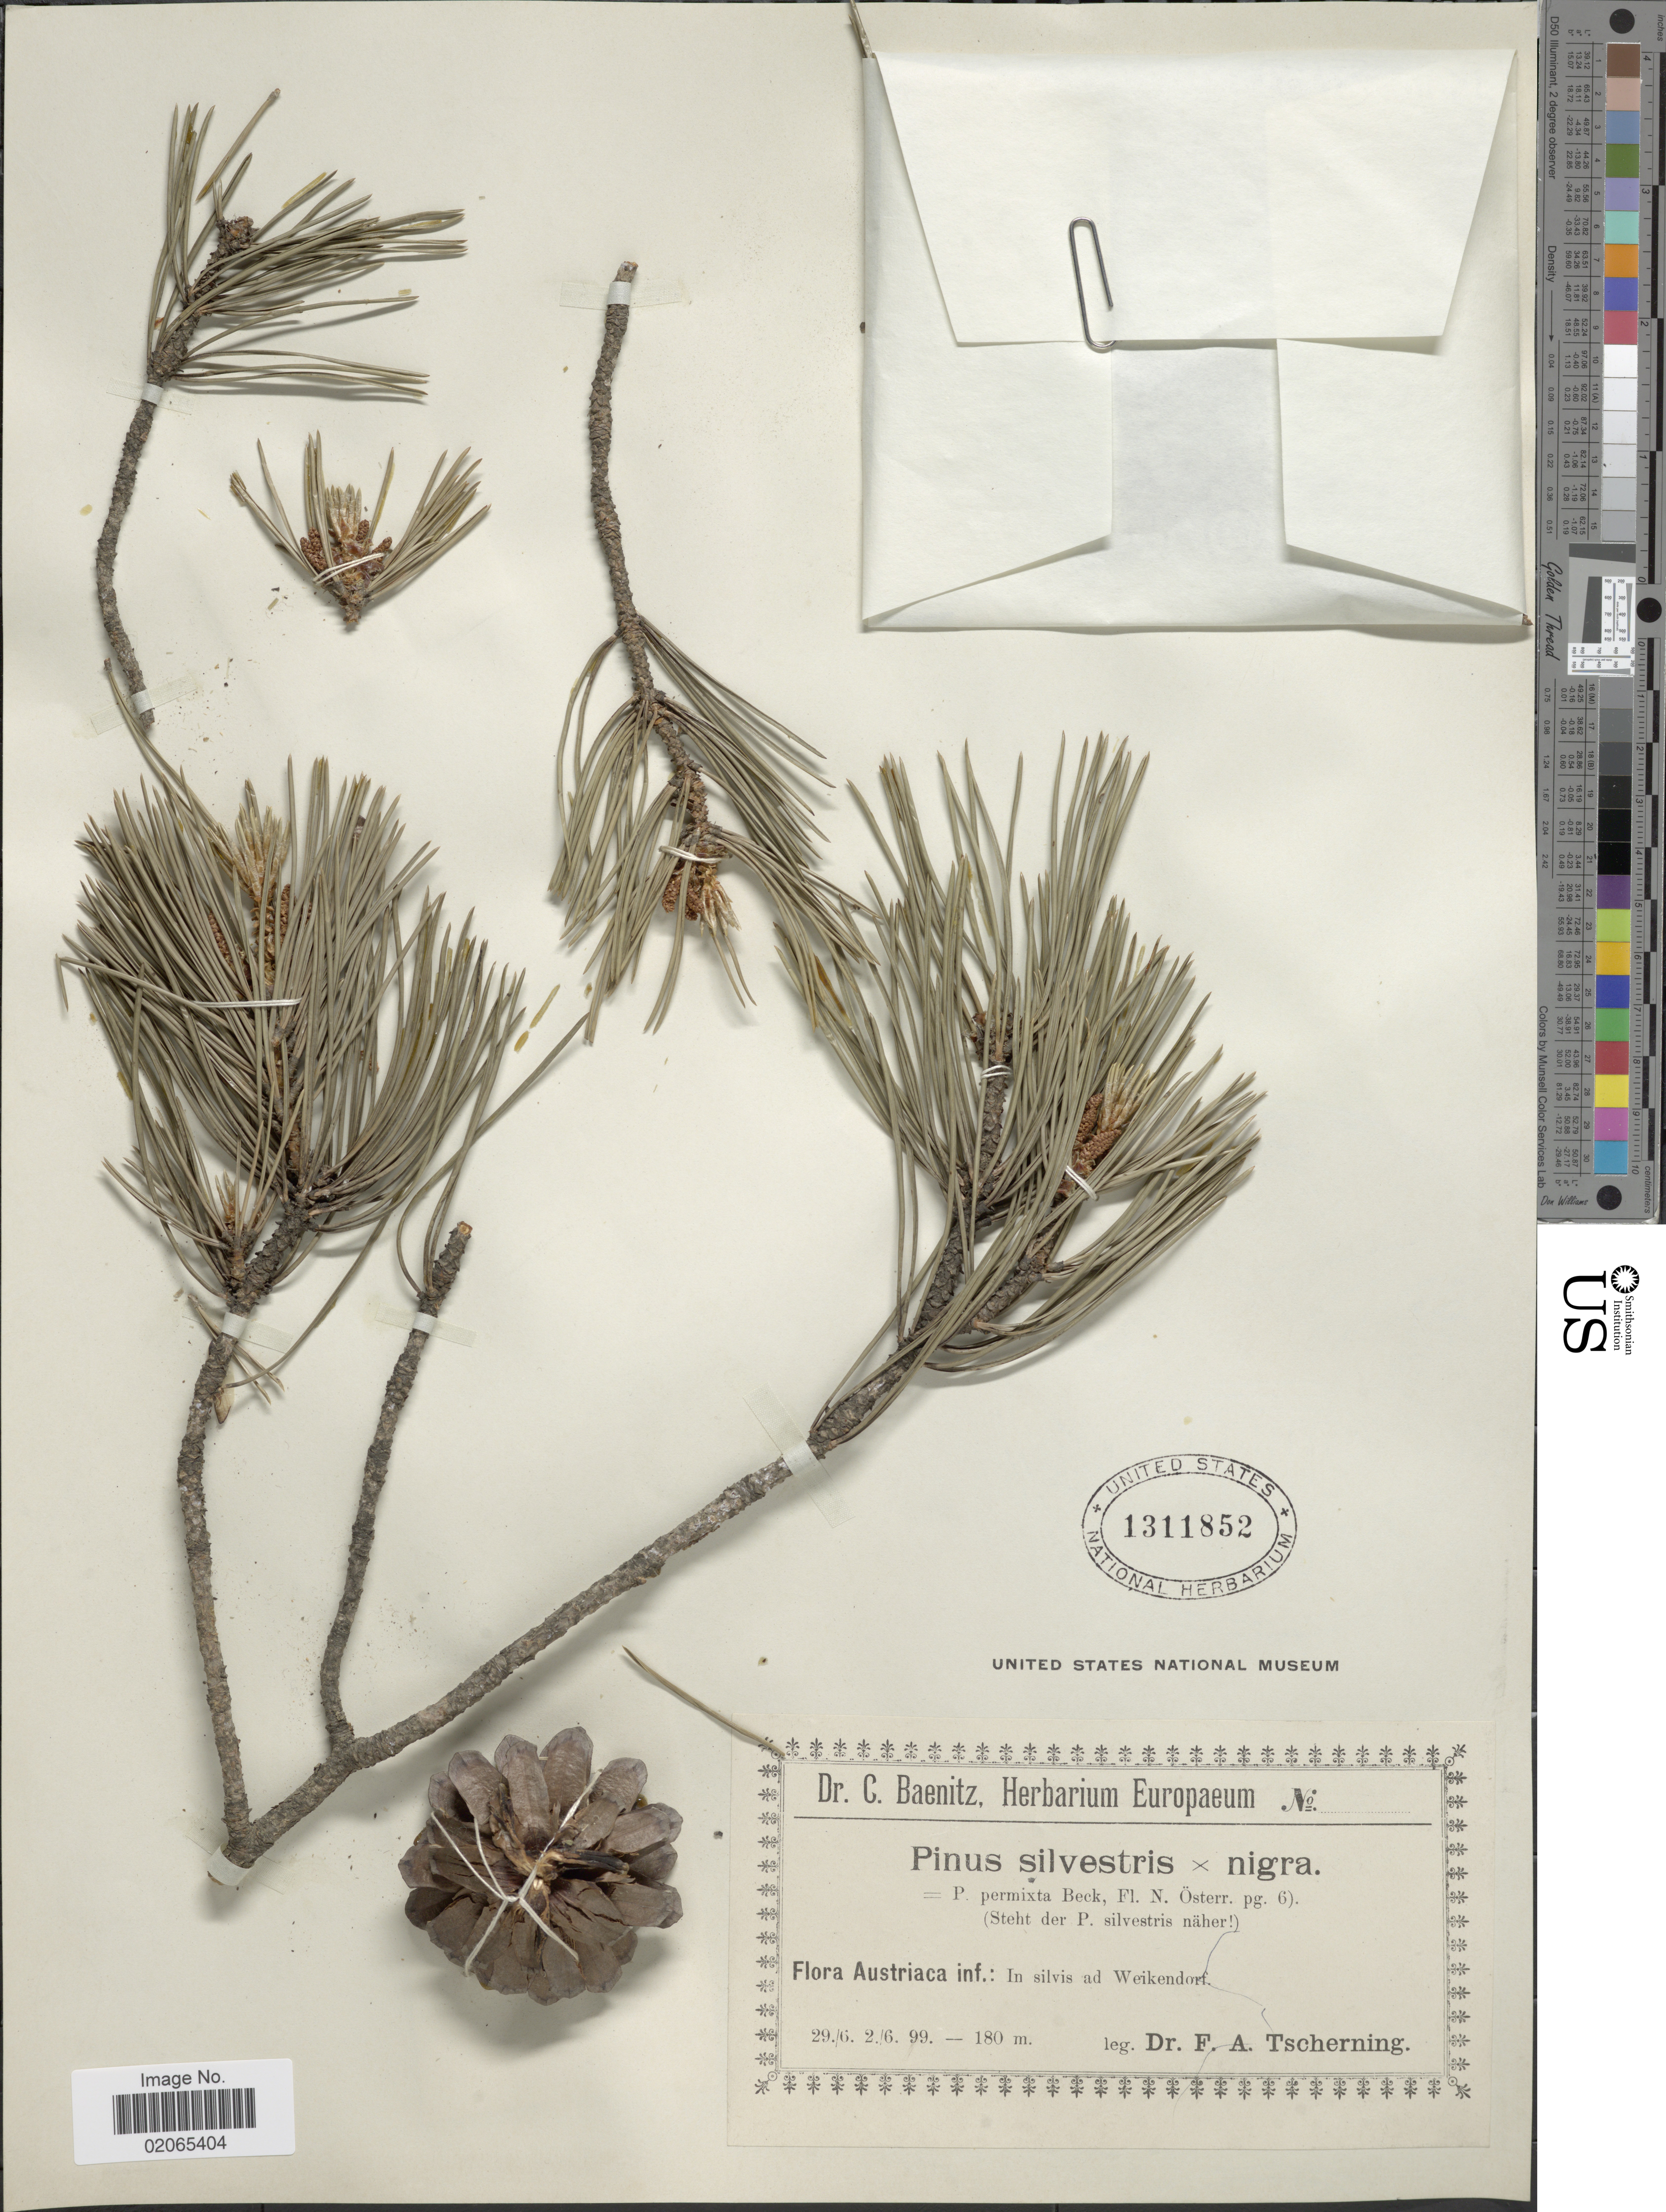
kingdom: Plantae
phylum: Tracheophyta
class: Pinopsida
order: Pinales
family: Pinaceae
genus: Pinus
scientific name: Pinus sylvestris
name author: L.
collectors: C. G. Baenitz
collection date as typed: Transcribed d/m/y: 2/6/99 to 29/6/99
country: Austria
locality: Austriaca inf.: In silvis ad Weikendorf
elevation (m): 180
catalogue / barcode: US 1311852